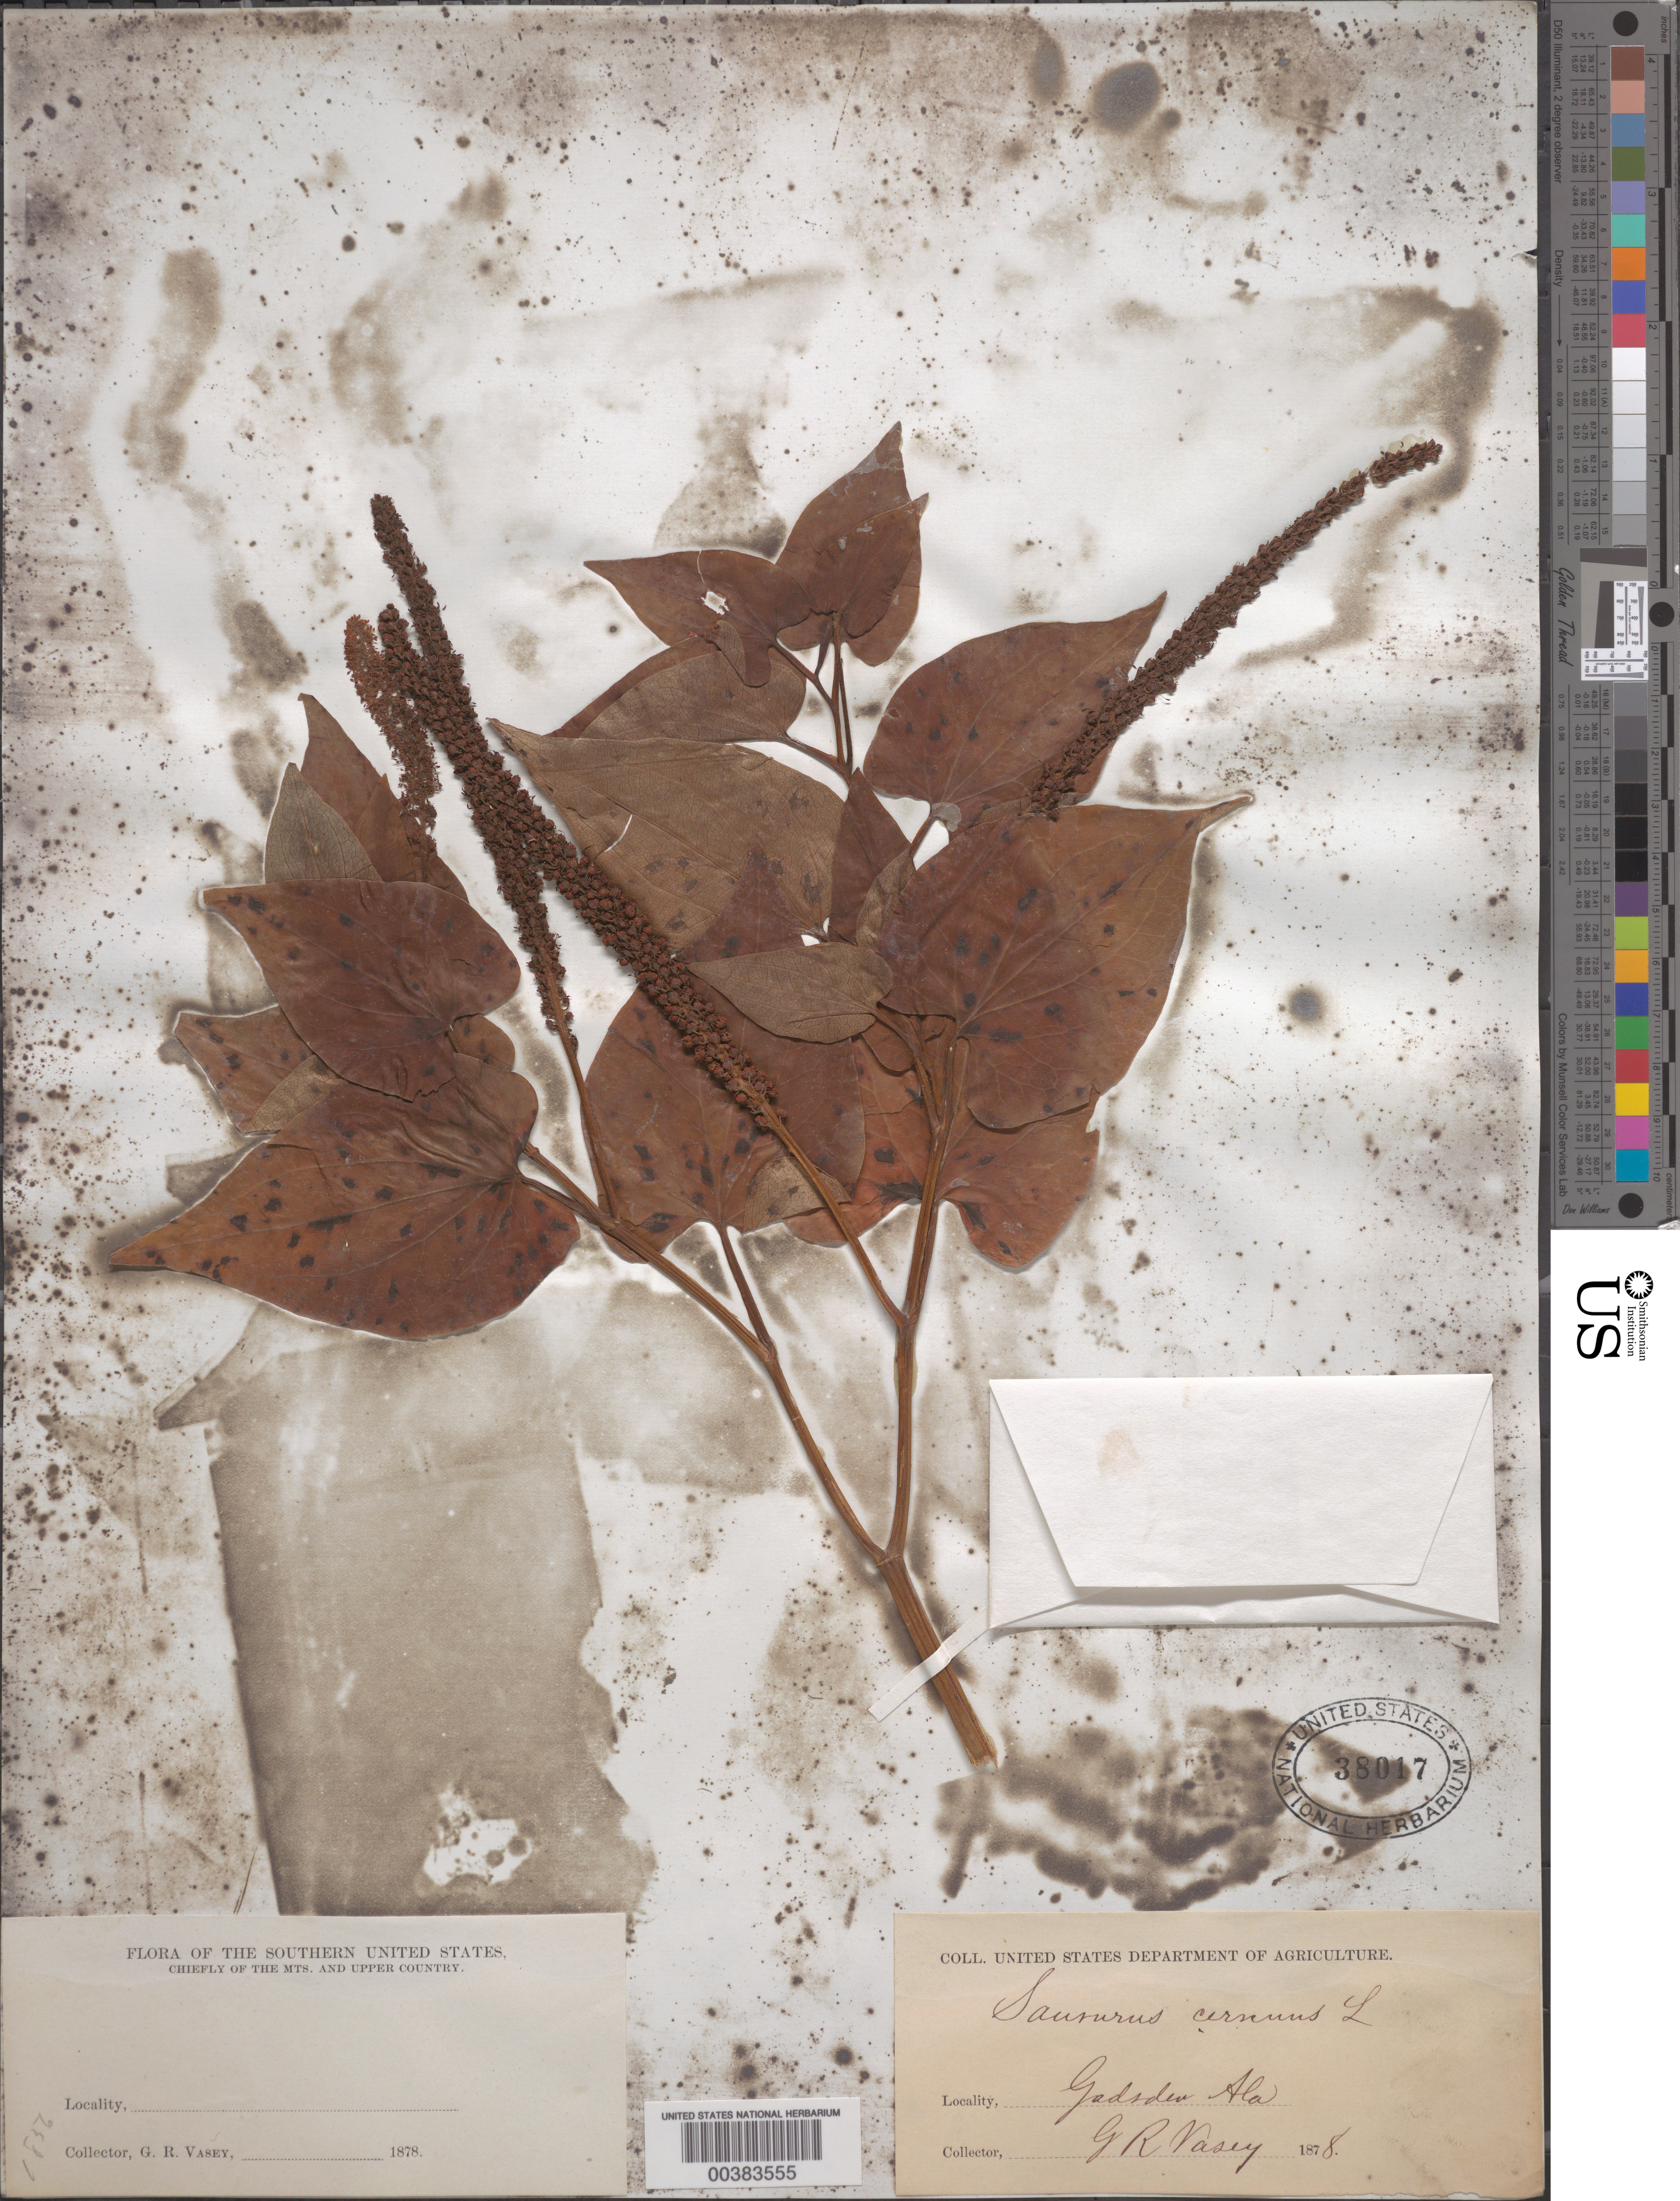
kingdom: Plantae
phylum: Tracheophyta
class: Magnoliopsida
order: Piperales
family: Saururaceae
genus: Saururus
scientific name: Saururus cernuus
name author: L.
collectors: G. Vasey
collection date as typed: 1878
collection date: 1878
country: United States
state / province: Alabama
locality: Gadsden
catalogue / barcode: US 38017